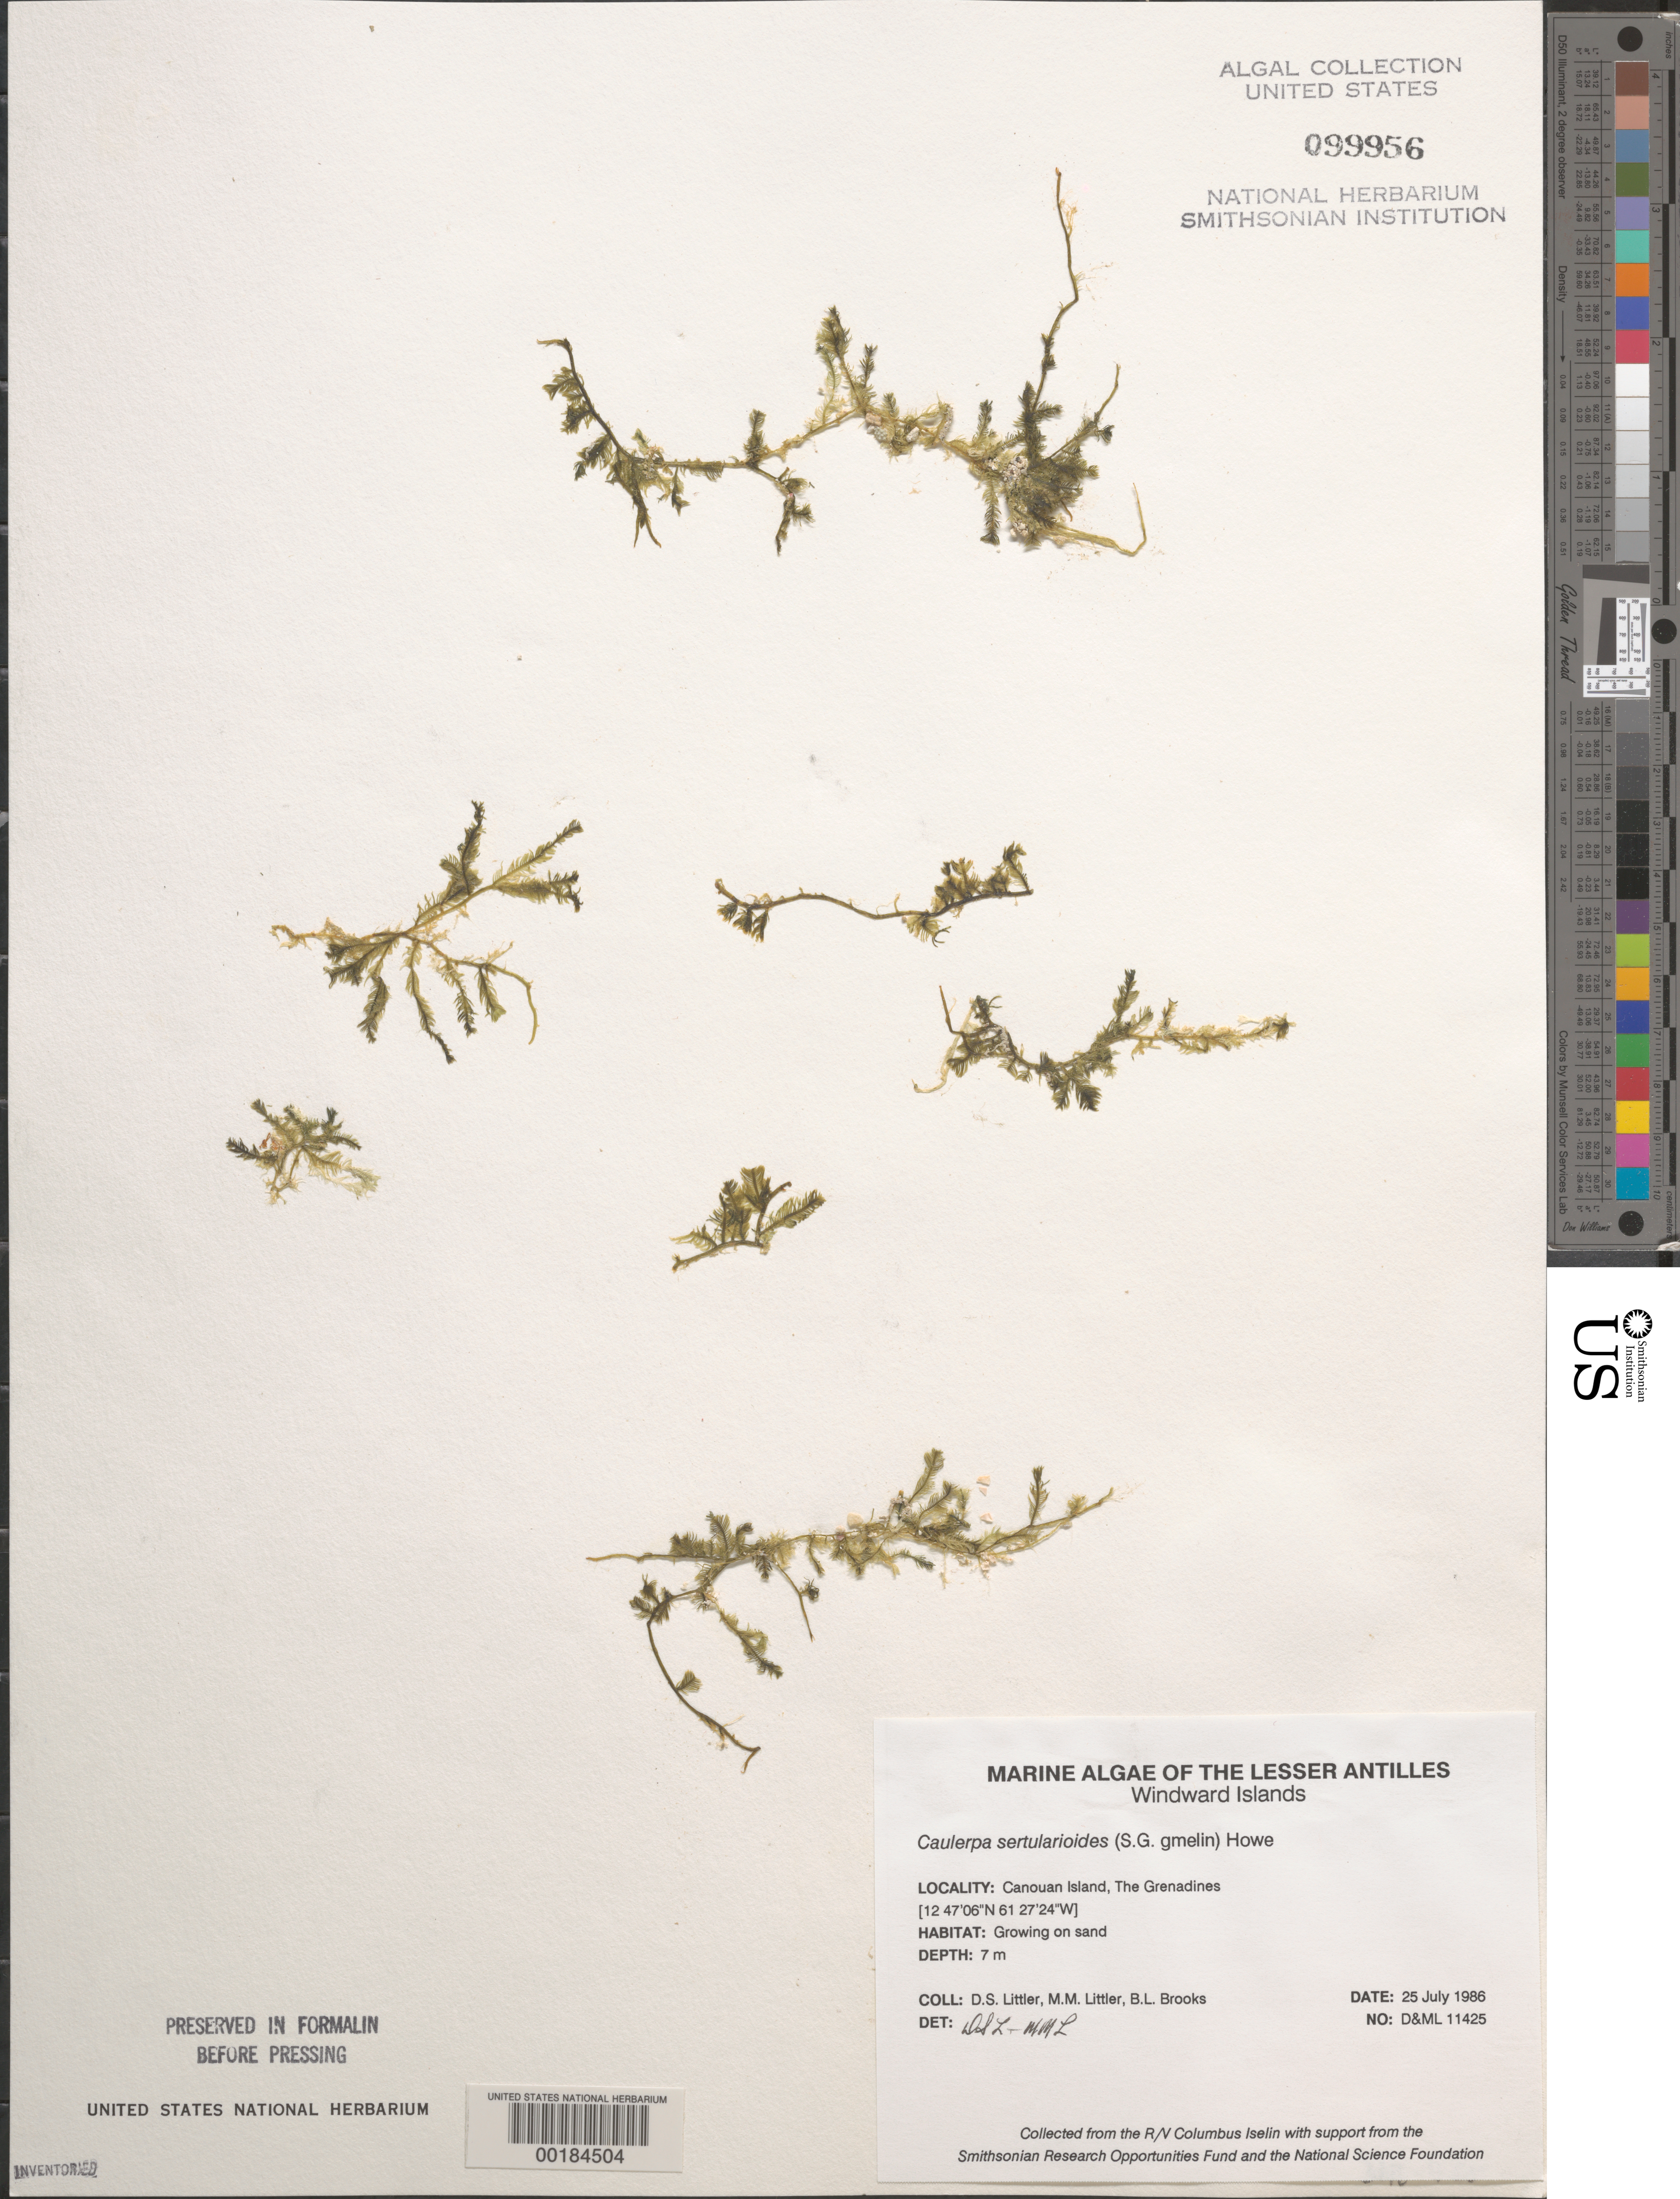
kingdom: Plantae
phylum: Chlorophyta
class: Ulvophyceae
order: Bryopsidales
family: Caulerpaceae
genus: Caulerpa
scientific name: Caulerpa sertularioides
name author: (S.G. Gmel.) M. Howe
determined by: Littler, D. S.; Littler, M. M.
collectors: D. S. Littler, M. M. Littler & B. Brooks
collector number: D&ML 11425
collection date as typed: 25 Jul 1986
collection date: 1986-07-25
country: St. Vincent - Grenadines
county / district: Grenadines Parish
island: Canouan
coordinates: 12 47' 06" N, 61 27' 24" W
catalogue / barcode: US 99956